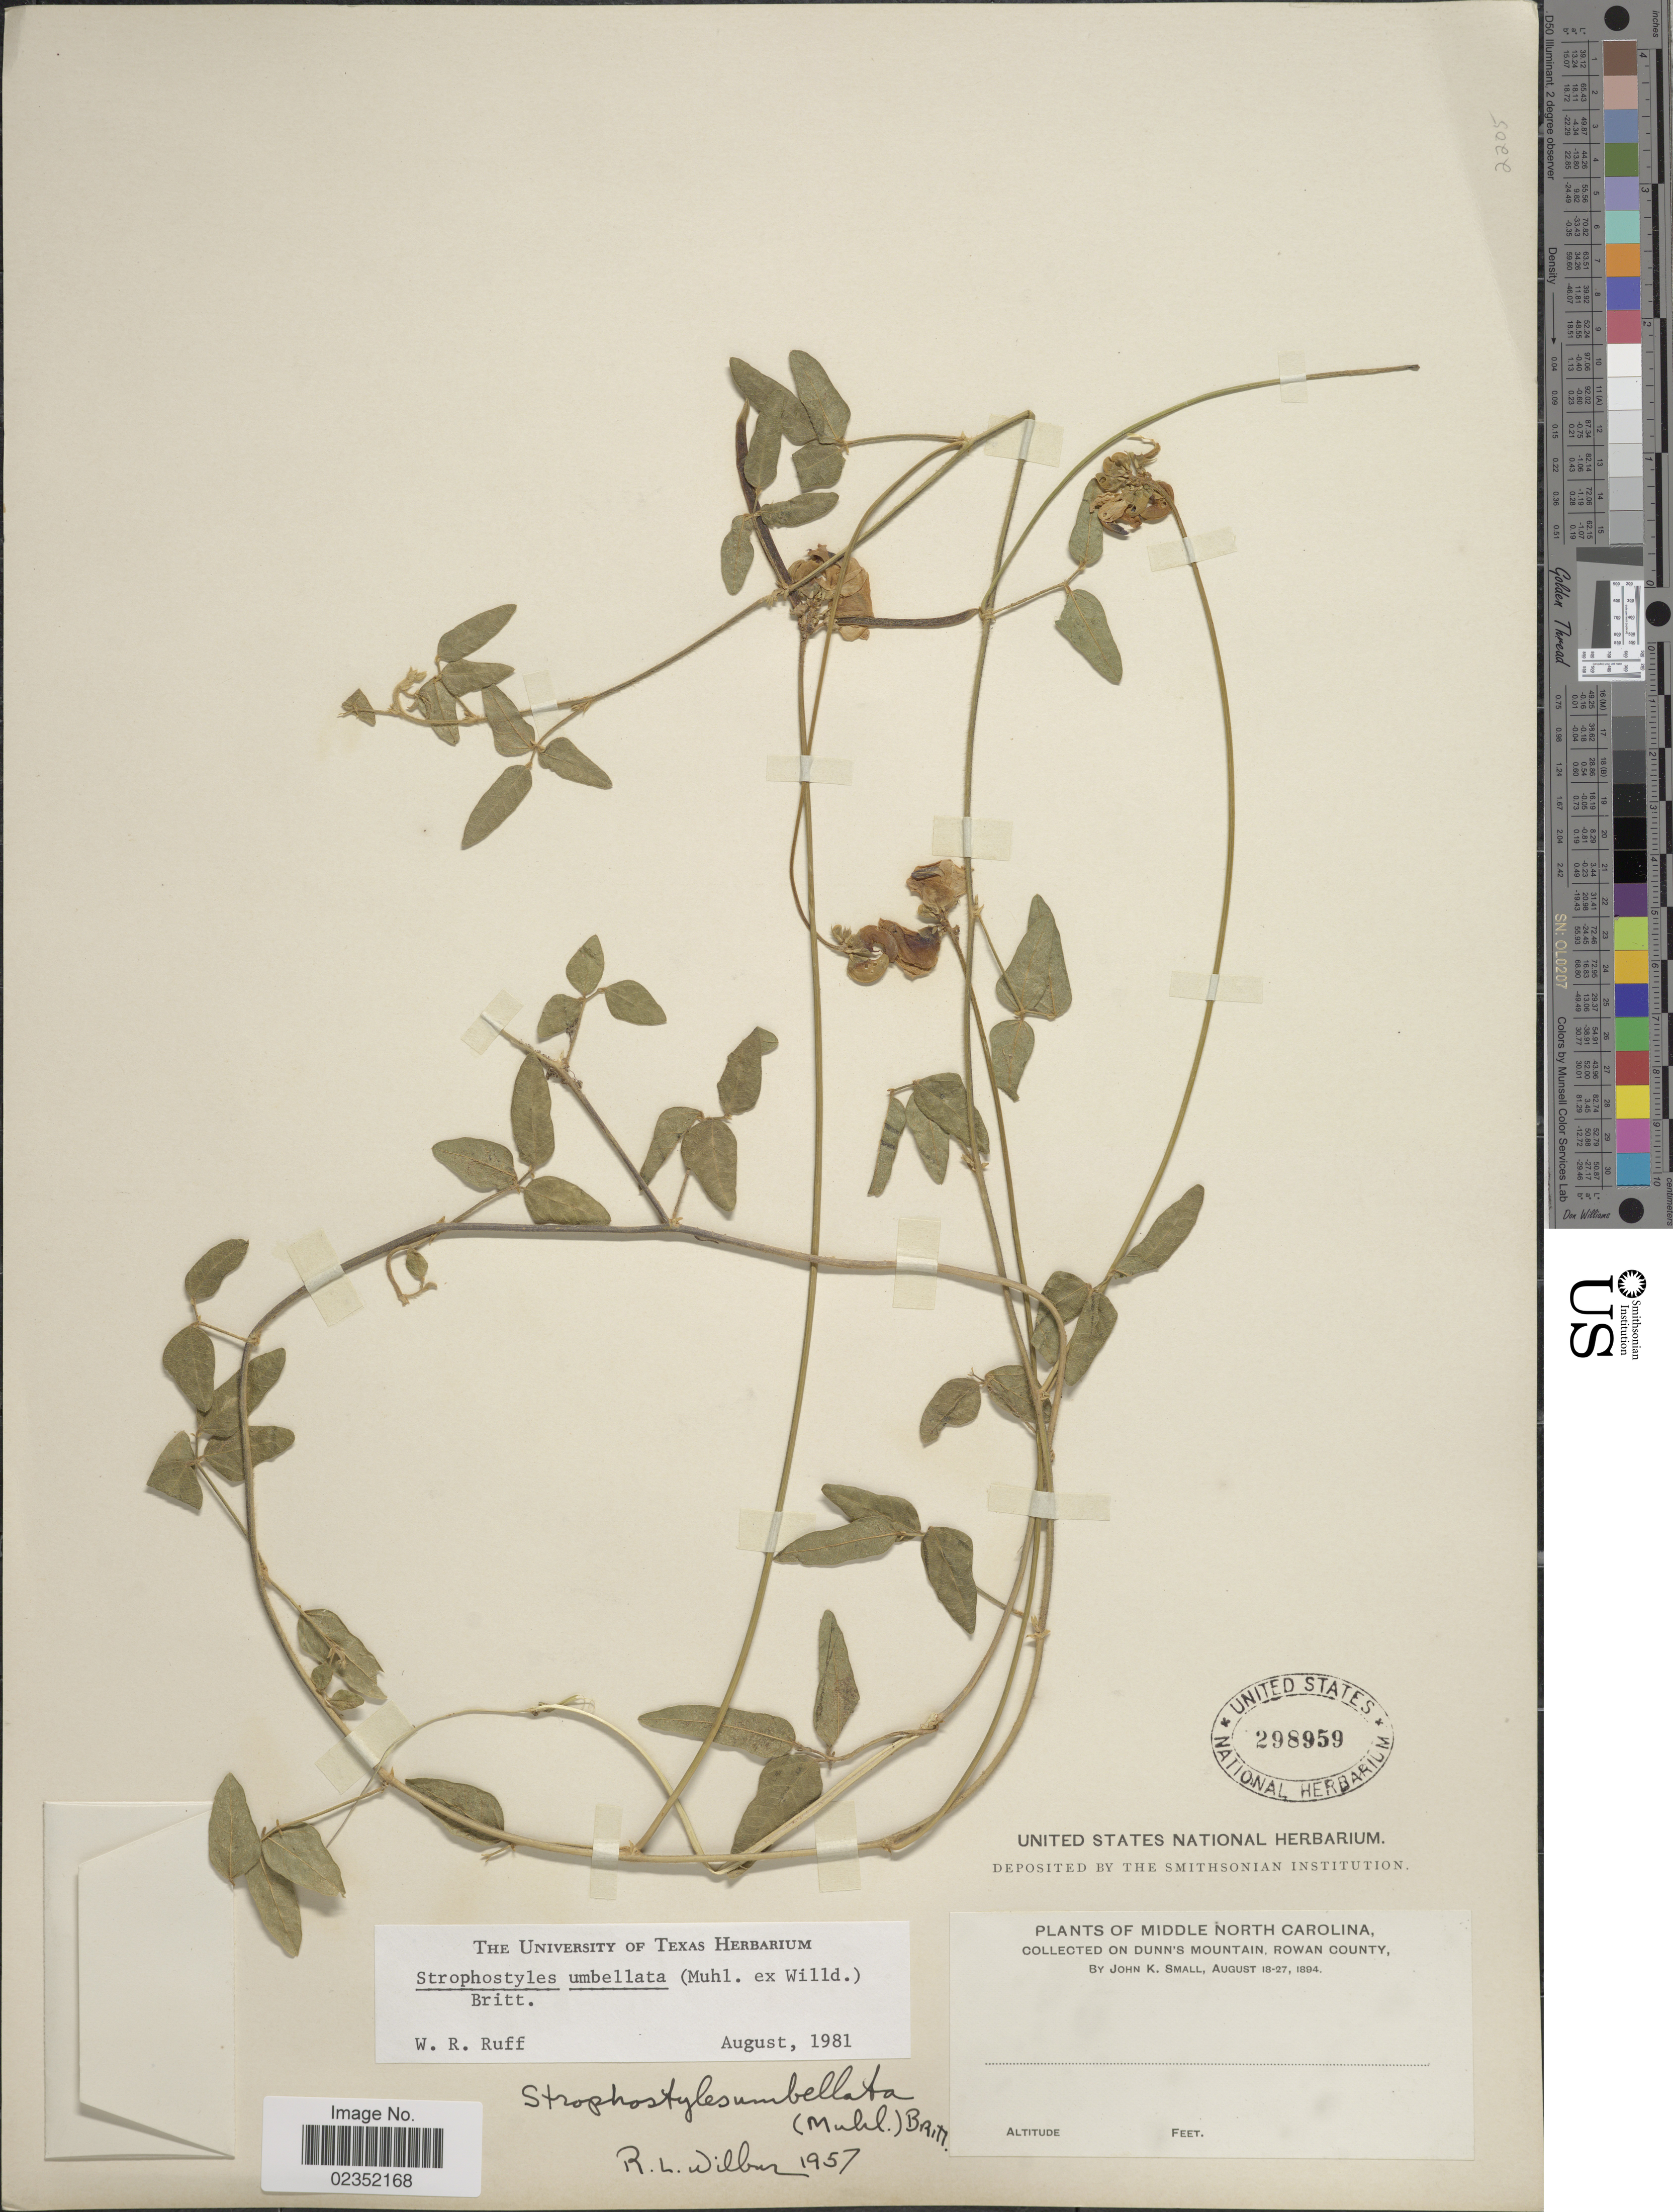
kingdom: Plantae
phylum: Tracheophyta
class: Magnoliopsida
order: Fabales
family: Fabaceae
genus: Strophostyles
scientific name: Strophostyles umbellata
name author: (Muhl. ex Willd.) Britton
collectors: J. K. Small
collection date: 1894-08-18/1894-08-27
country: United States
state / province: North Carolina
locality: Middle North Carolina. Collected on Dunn's Mountain, Rowan County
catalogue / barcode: US 298959